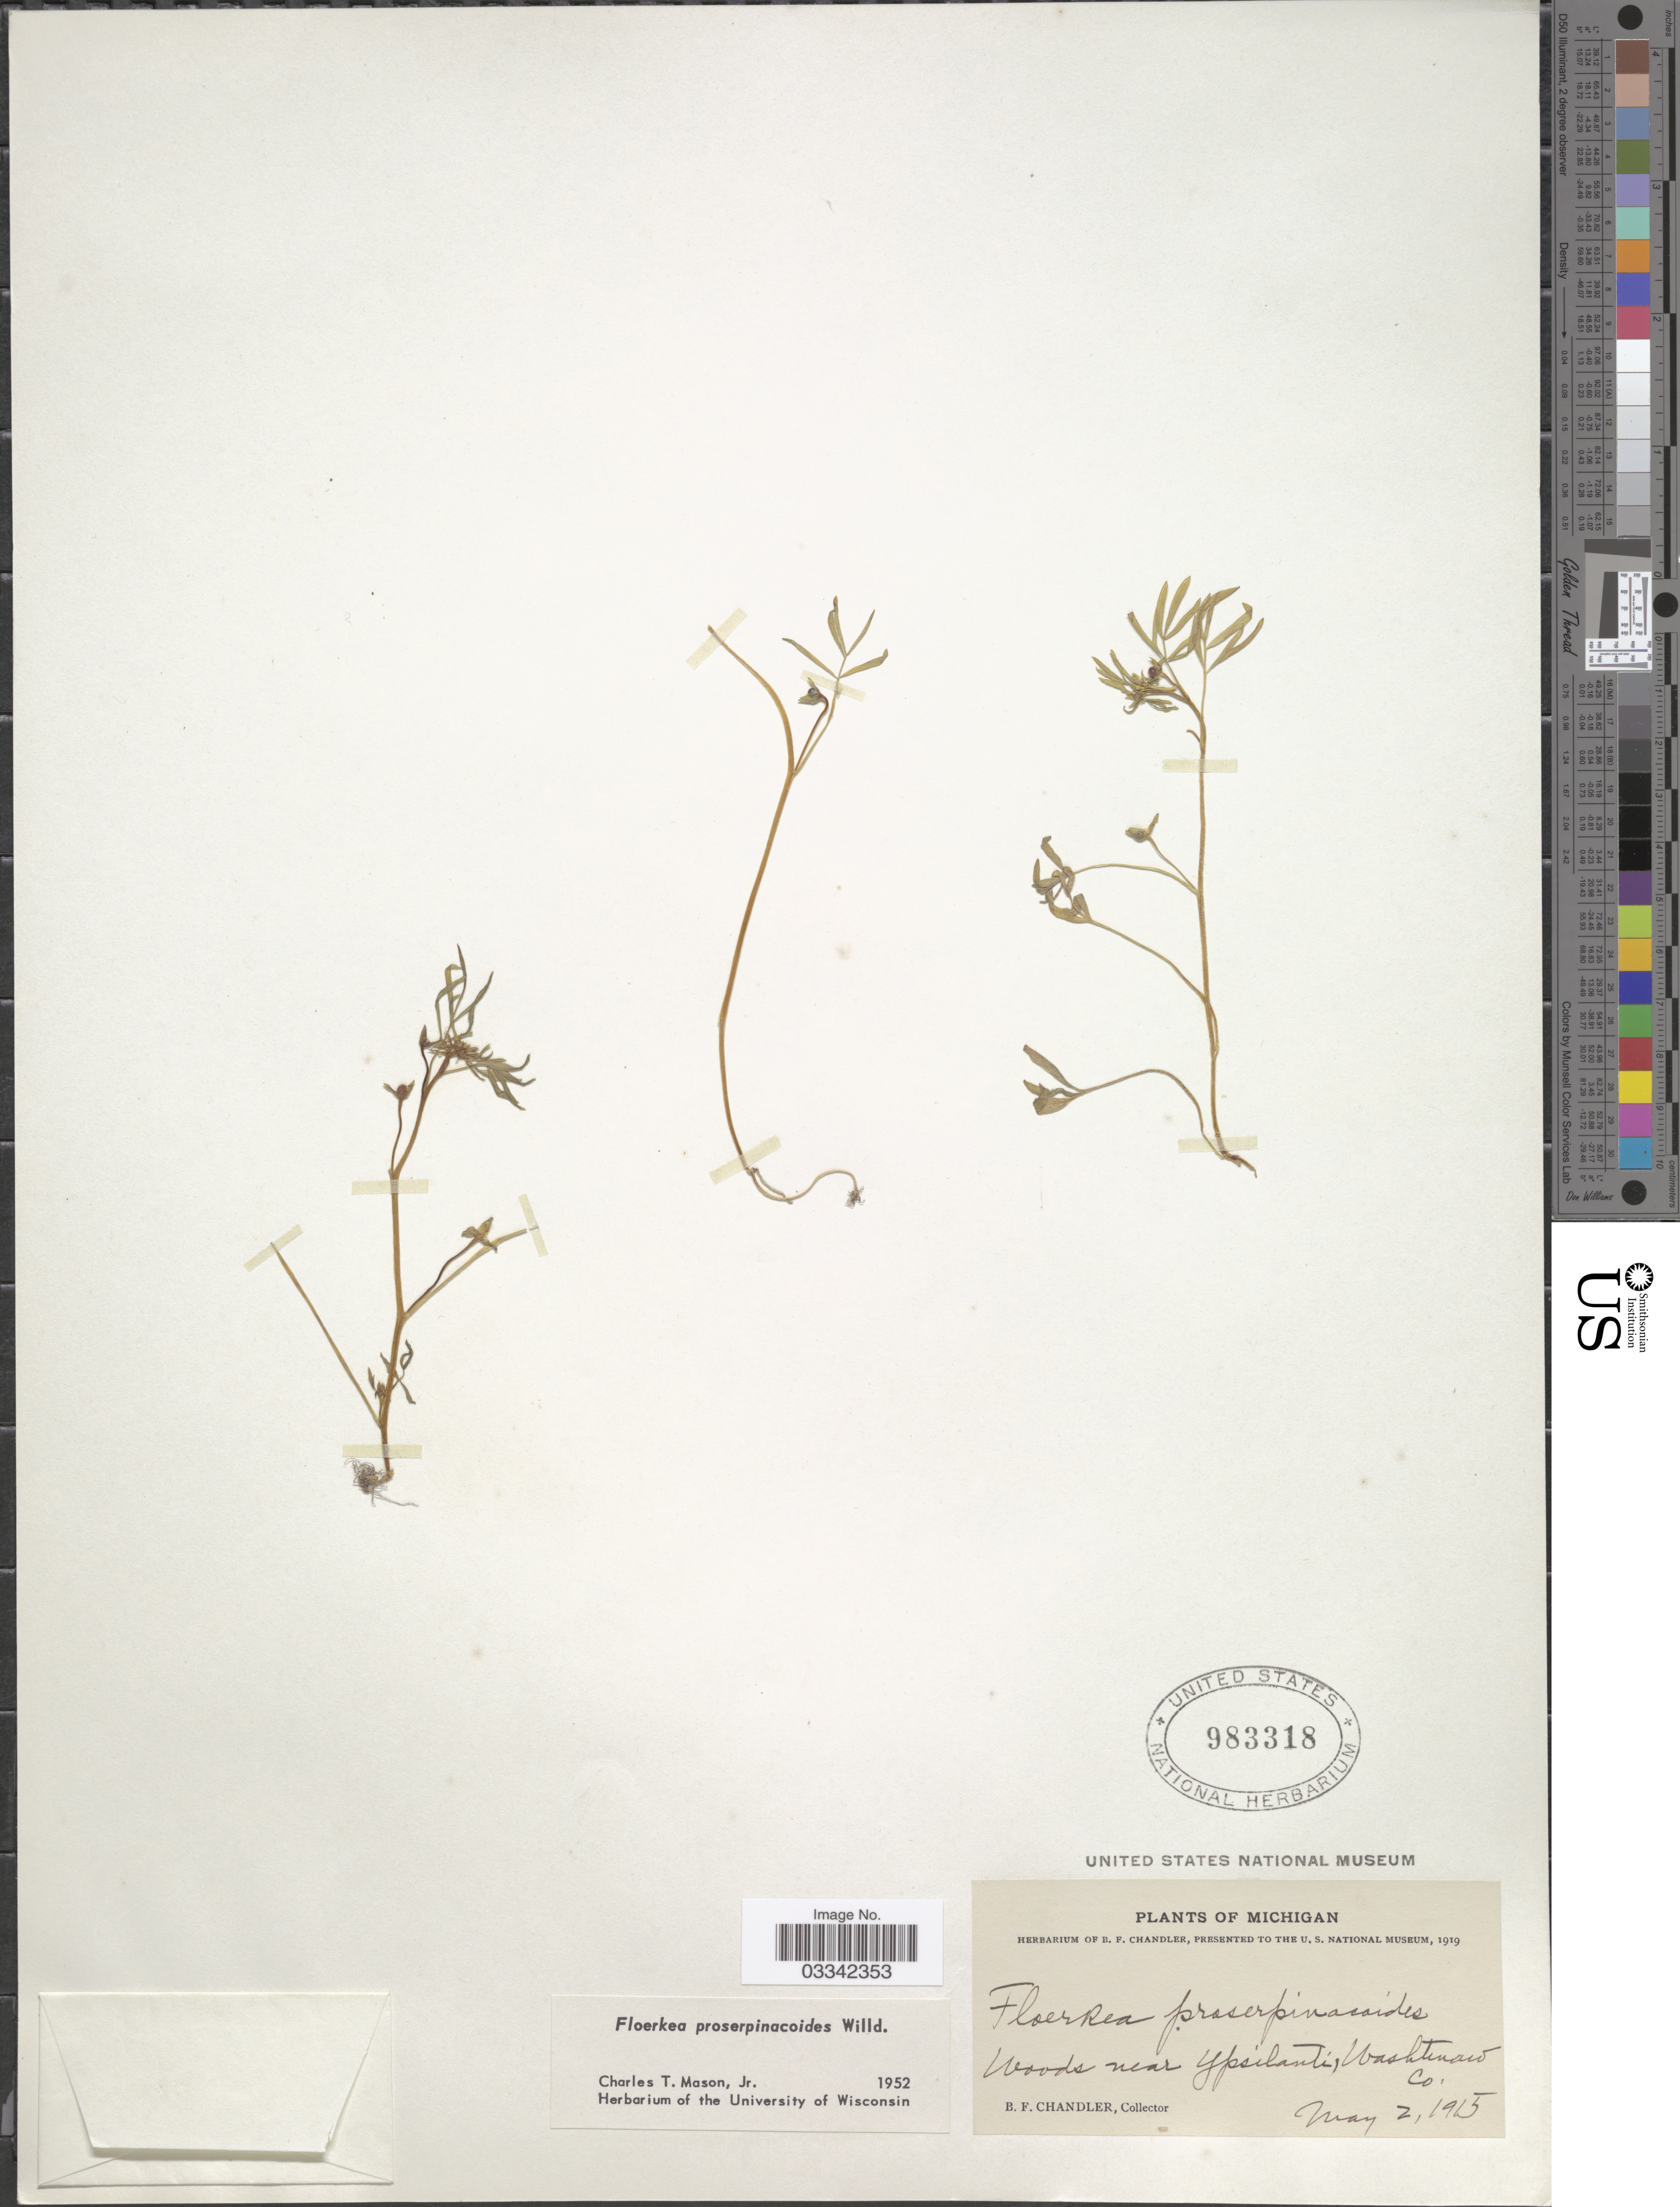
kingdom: Plantae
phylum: Tracheophyta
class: Magnoliopsida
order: Brassicales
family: Limnanthaceae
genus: Floerkea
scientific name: Floerkea proserpinacoides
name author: Willd.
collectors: B. F. Chandler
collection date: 1915-05-02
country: United States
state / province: Michigan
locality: Near Ypsilanti, Washtenaw.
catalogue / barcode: US 983318